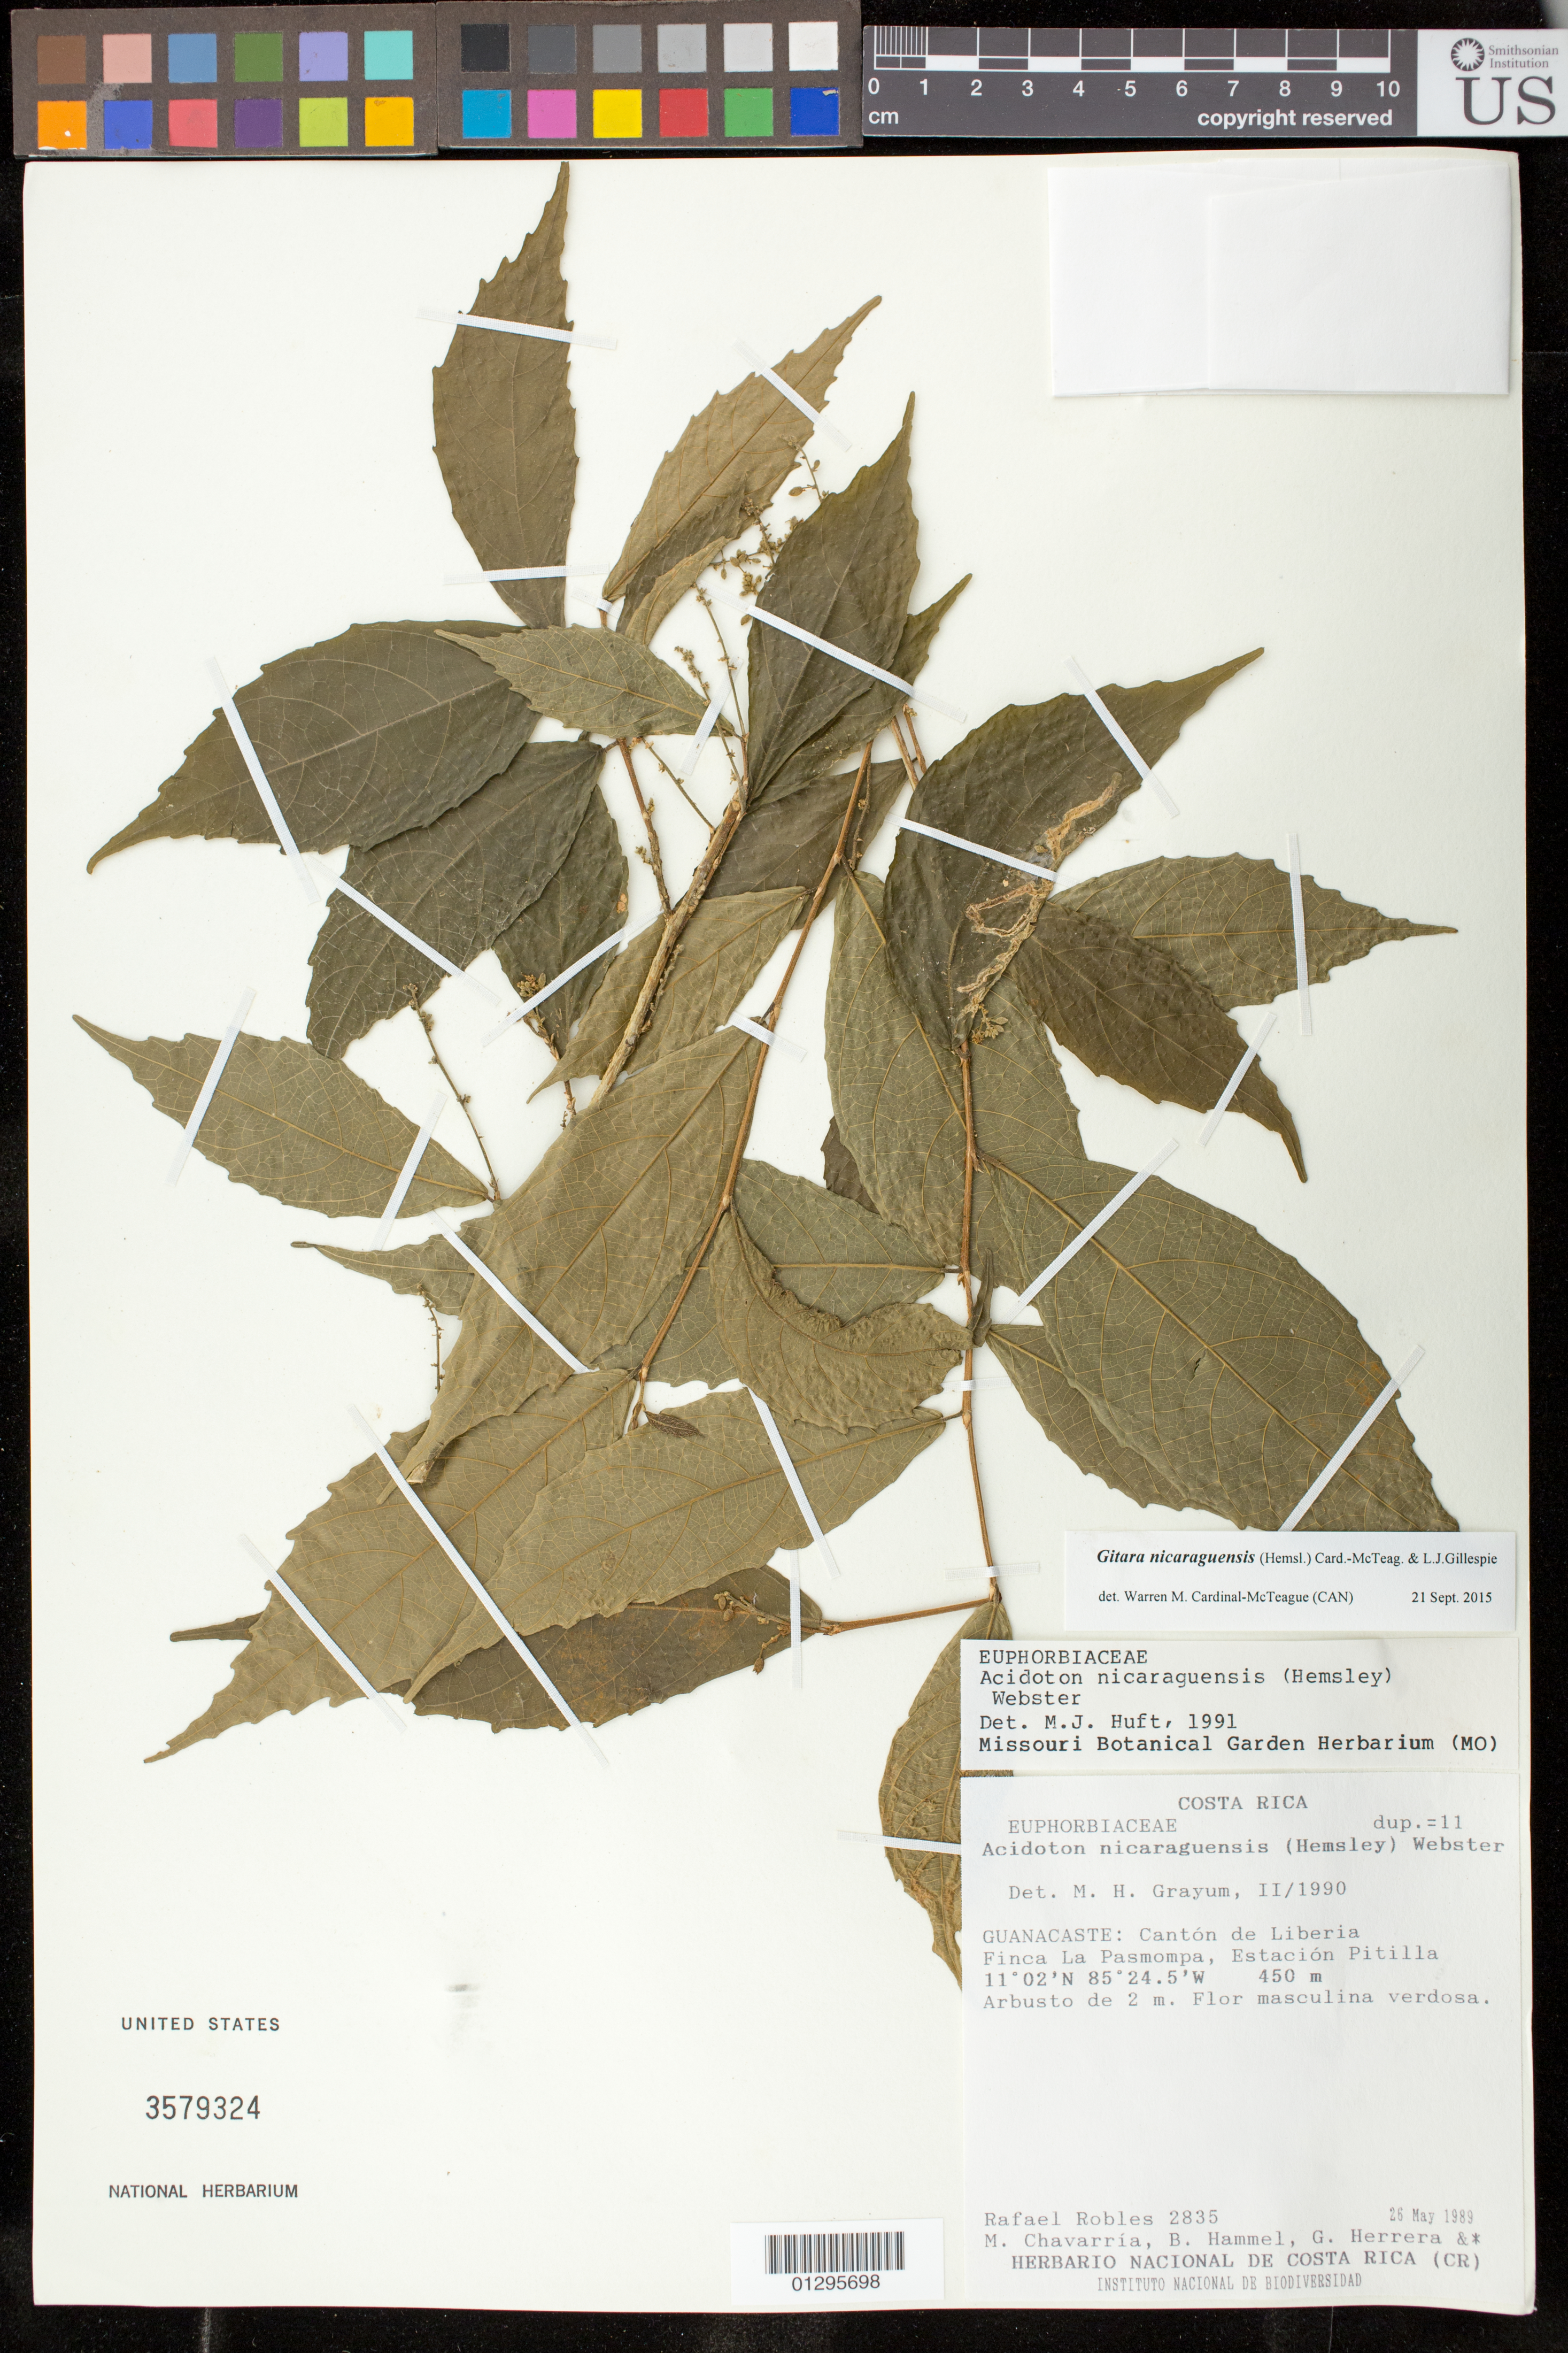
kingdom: Plantae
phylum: Tracheophyta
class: Magnoliopsida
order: Malpighiales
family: Euphorbiaceae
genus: Gitara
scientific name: Gitara nicaraguensis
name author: (Hemsl.) Card.-McTeag. & L.J. Gillespie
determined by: Cardinal-McTeague, Warren H.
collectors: R. Robles, M. Chavarria, B. Hammel & G. Herrera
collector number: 2835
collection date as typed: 26 May 1989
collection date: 1989-05-26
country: Costa Rica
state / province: Guanacaste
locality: Conton de Liberia Finca La Pasmompa. Estacion Pitilla.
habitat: Shrub.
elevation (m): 450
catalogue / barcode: US 3579324